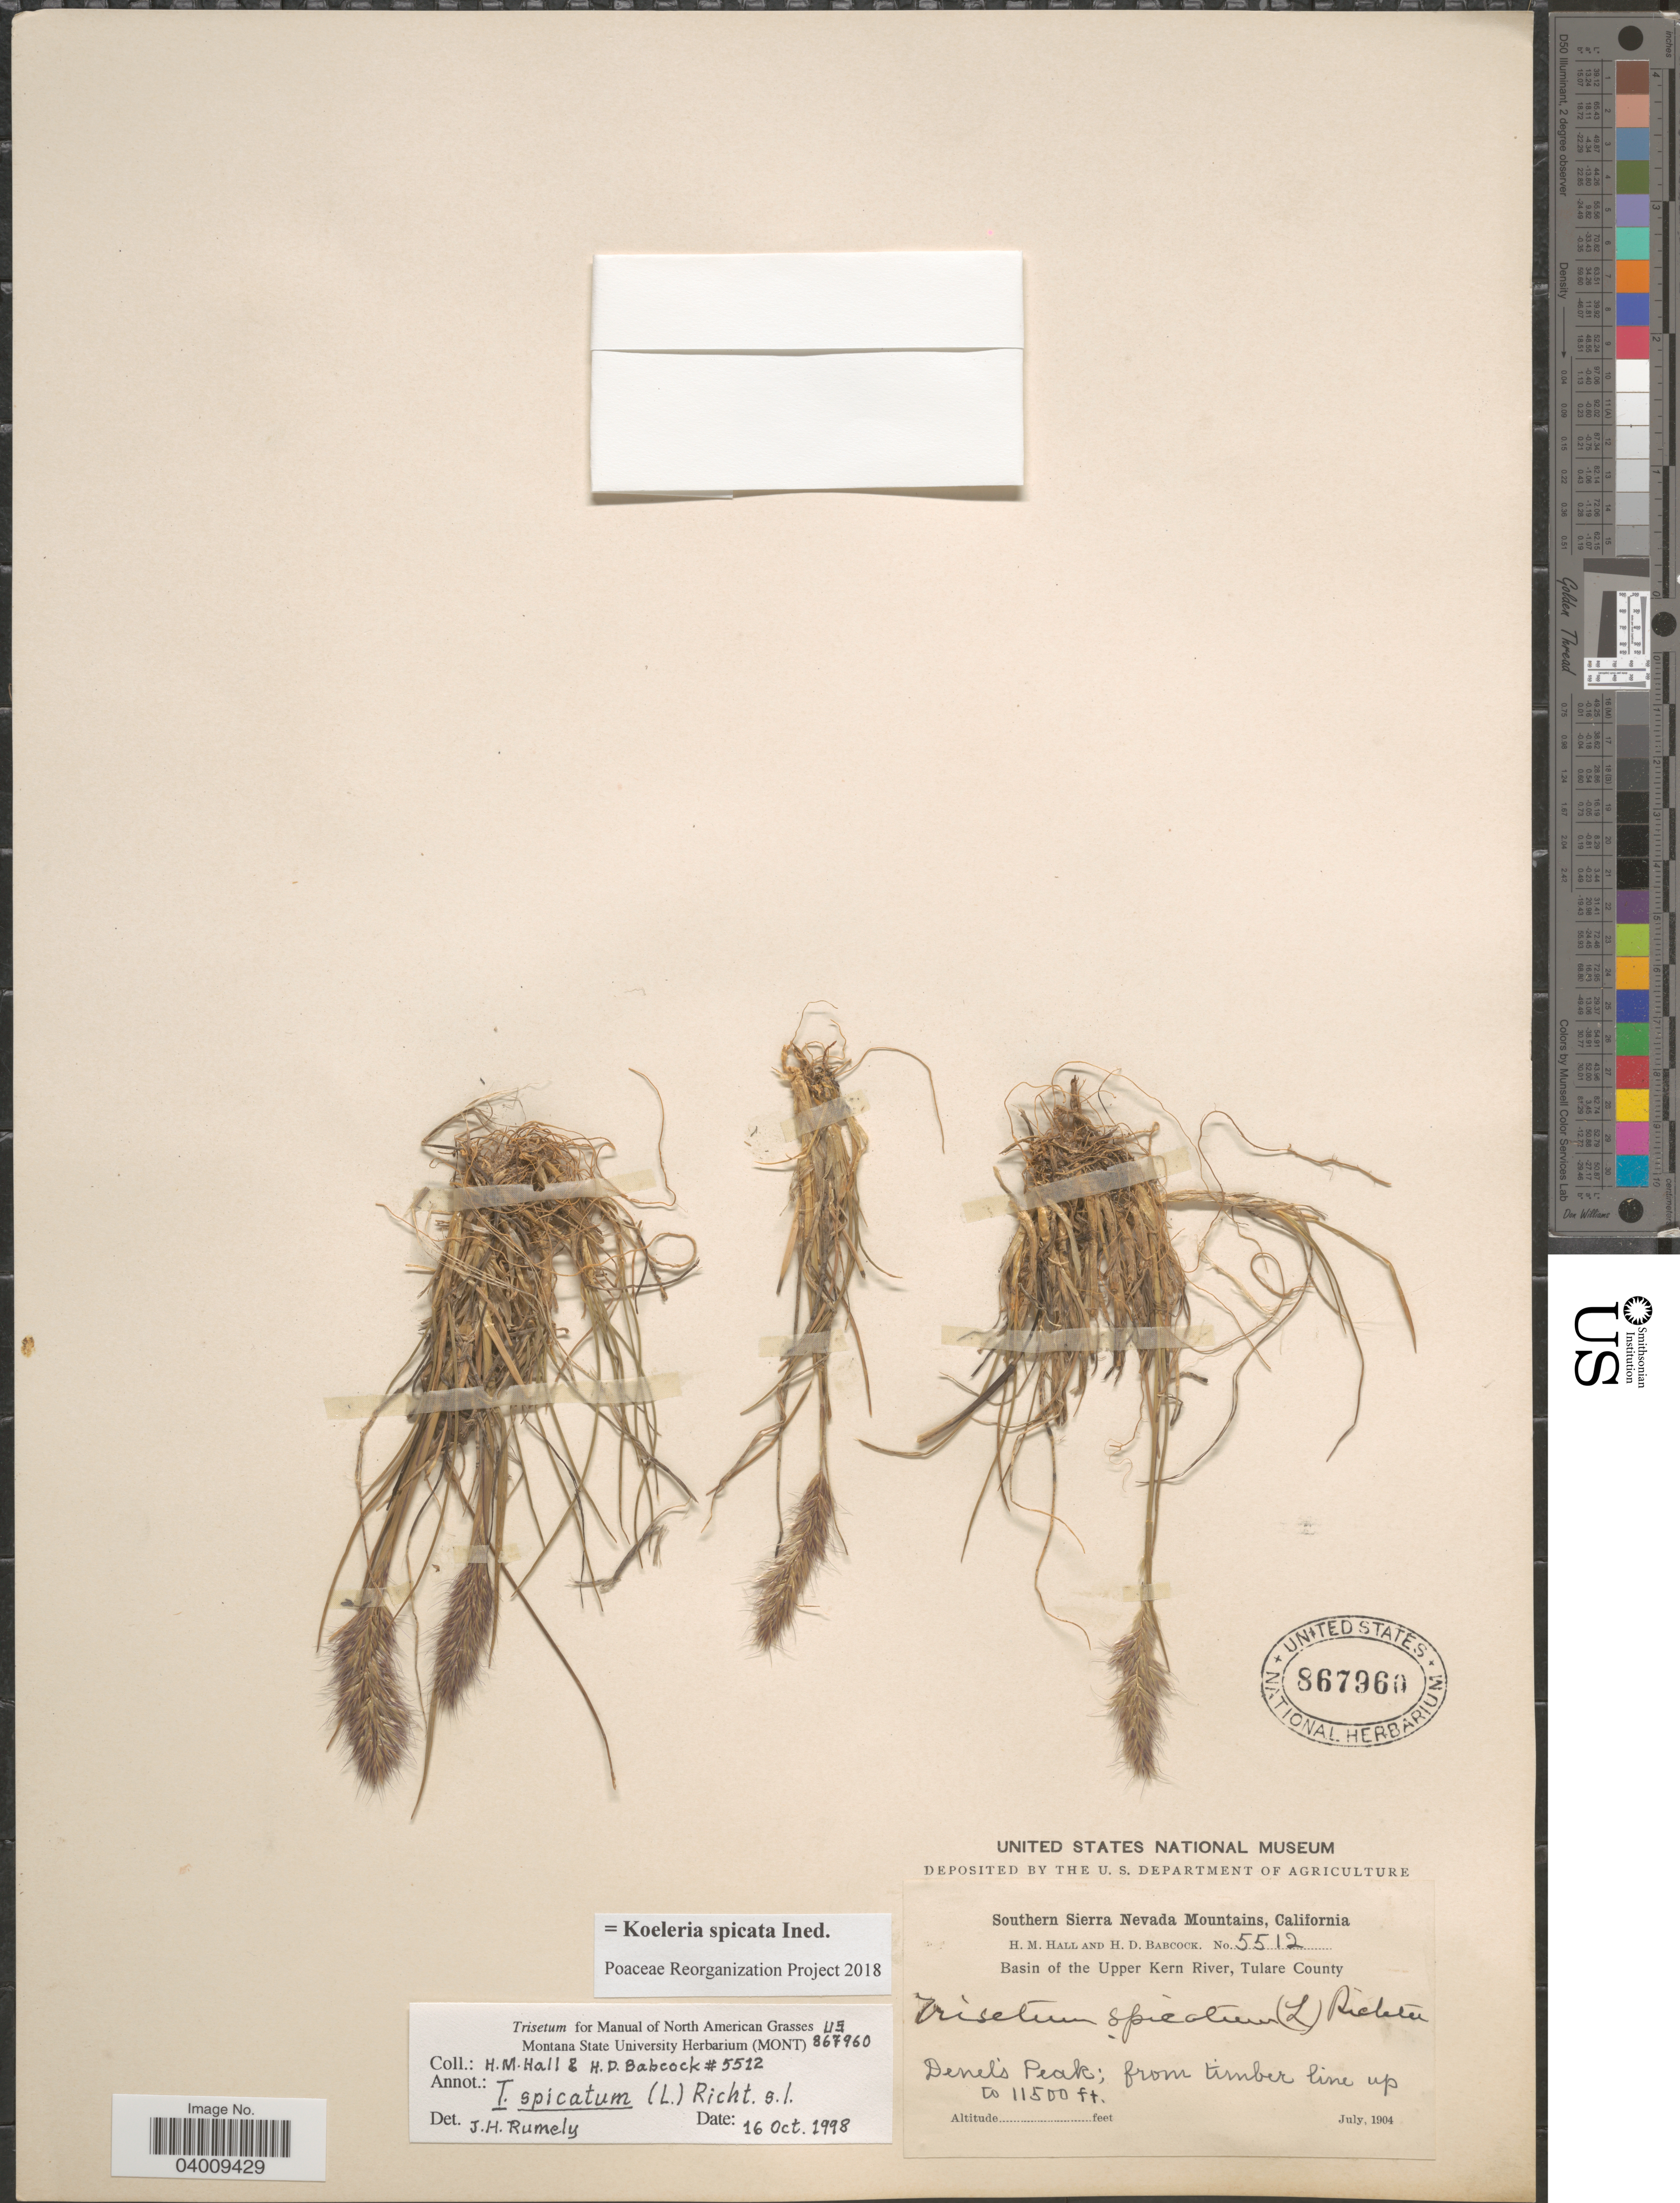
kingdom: Plantae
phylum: Tracheophyta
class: Liliopsida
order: Poales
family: Poaceae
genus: Koeleria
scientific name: Koeleria spicata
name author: (L.) Barberá et al.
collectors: H. M. Hall & H. Babcock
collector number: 5512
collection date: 1904-07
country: United States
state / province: California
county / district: Tulare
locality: Southern Sierra Nevada Mountains. Basin of the Upper Kern River, Tulare County. Denel's Peak; from timber line up.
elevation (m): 3505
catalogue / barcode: US 867960